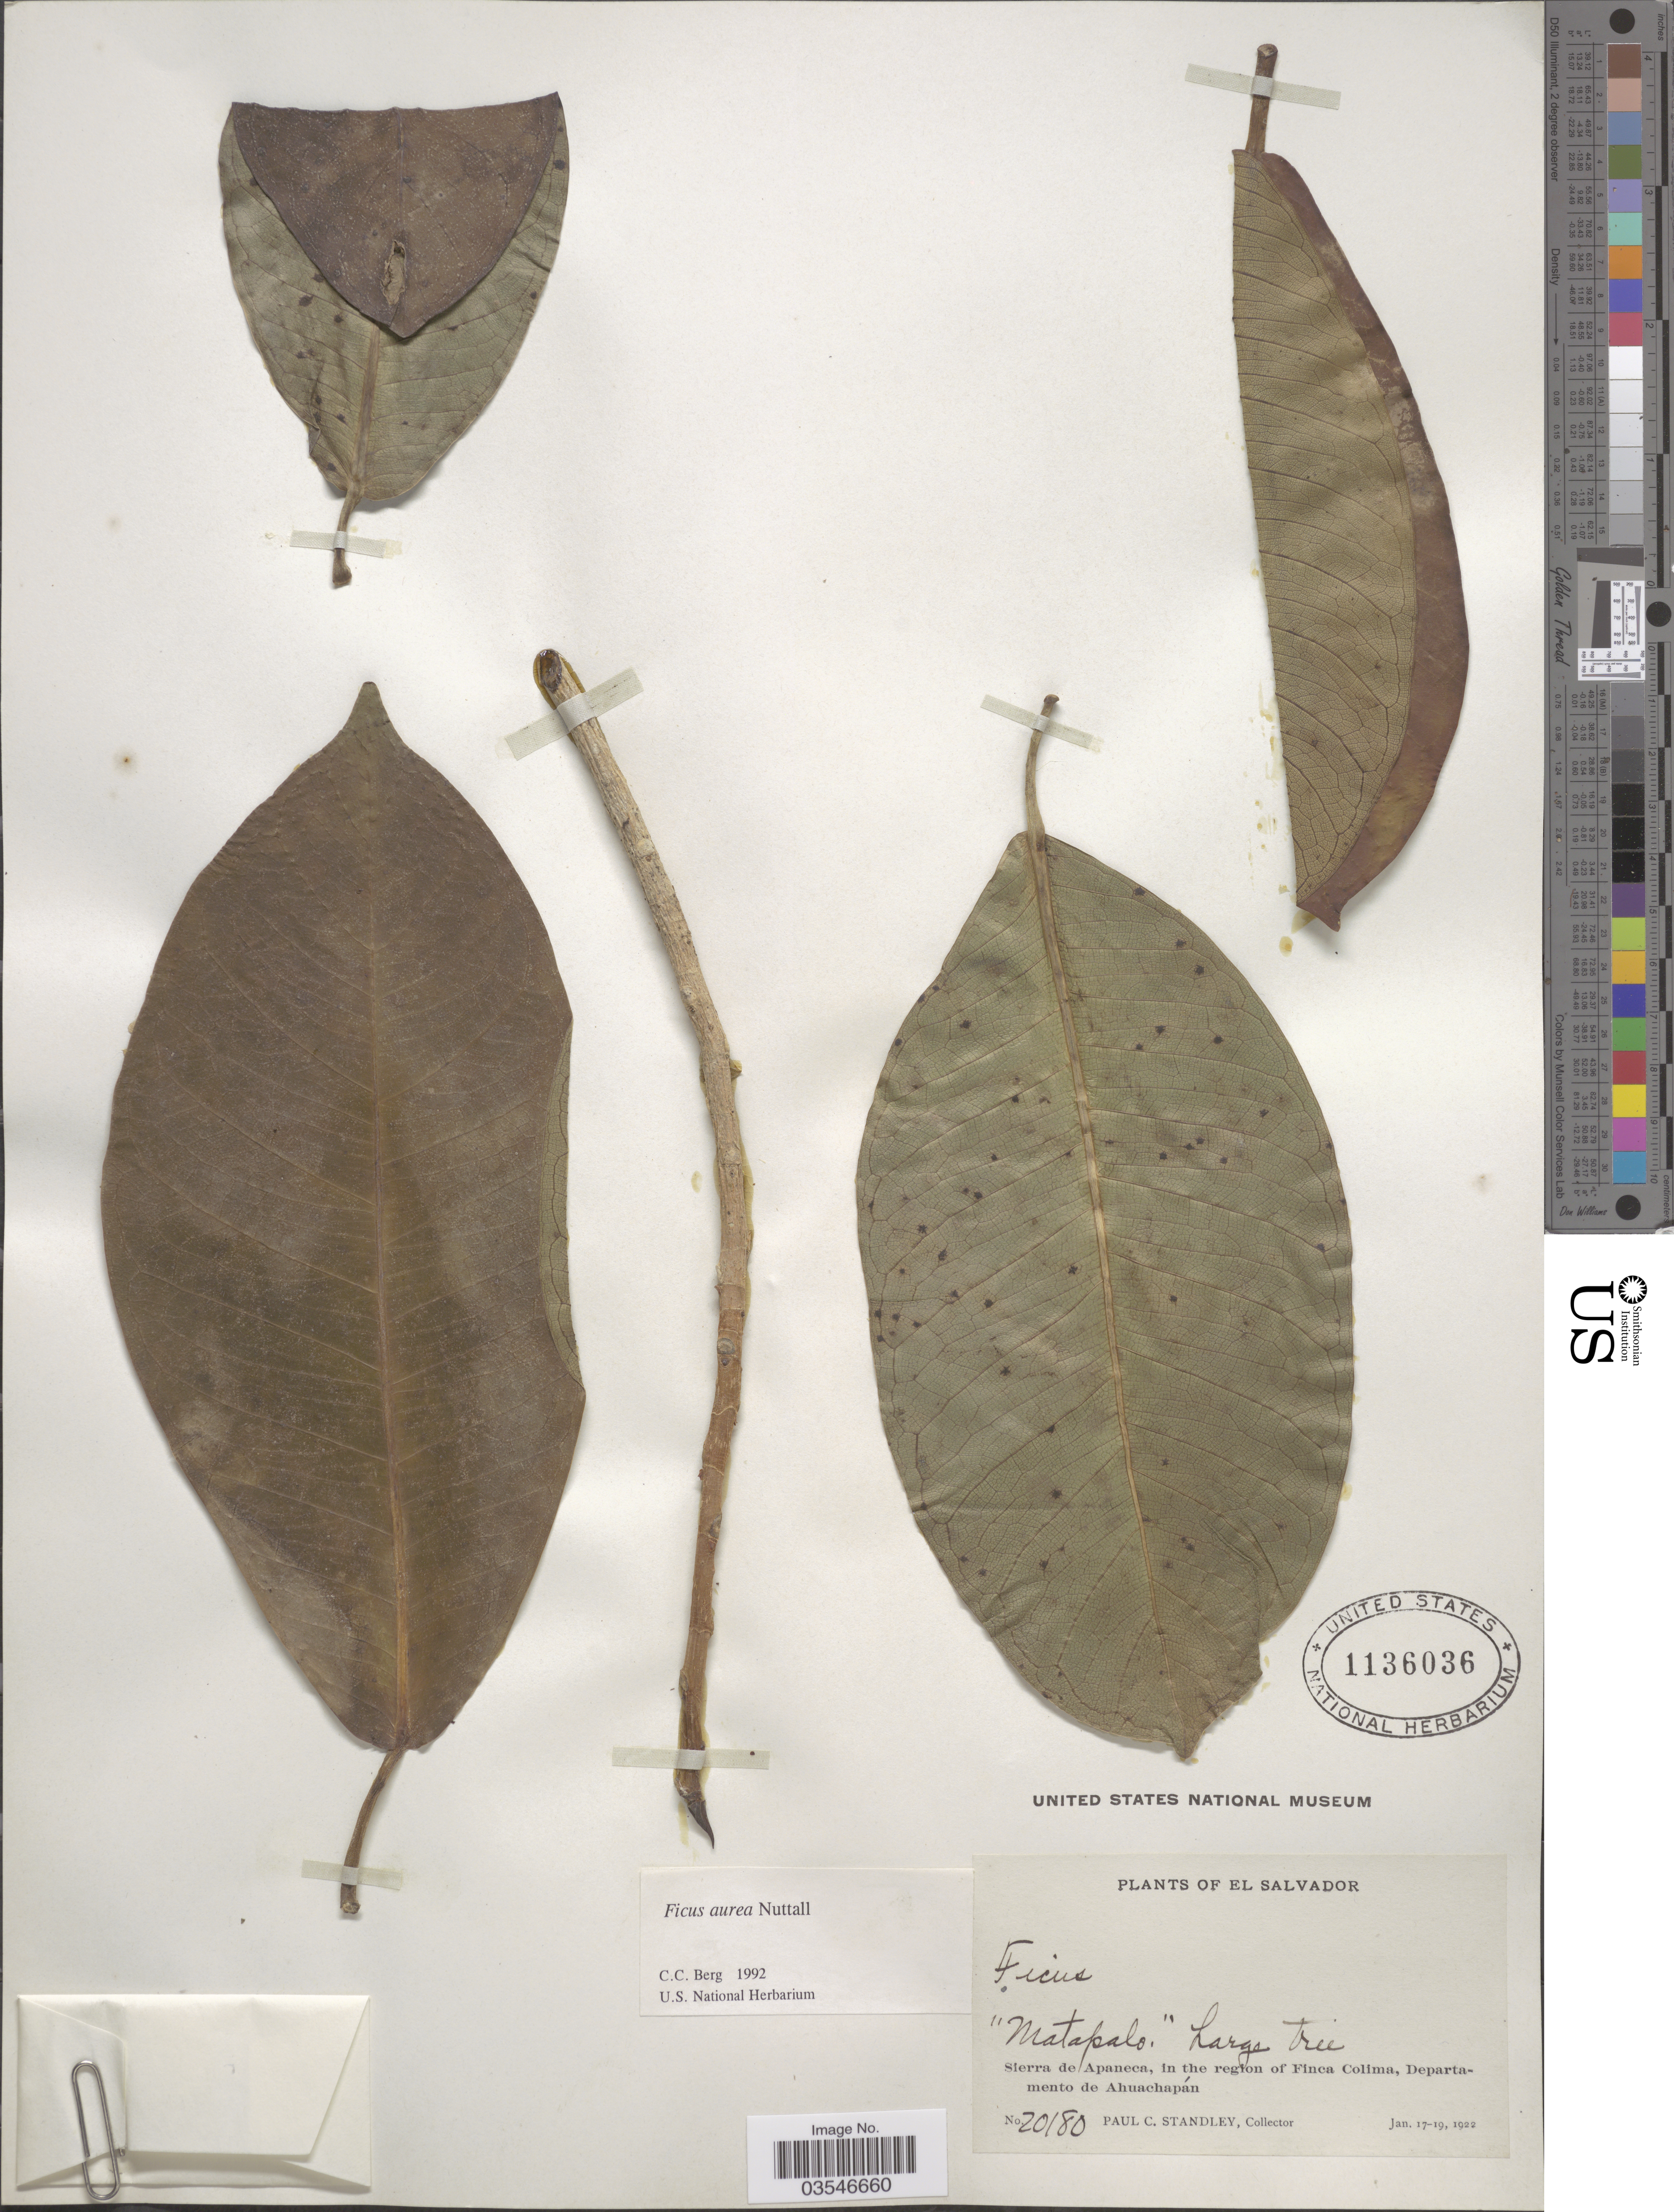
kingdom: Plantae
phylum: Tracheophyta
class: Magnoliopsida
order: Rosales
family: Moraceae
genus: Ficus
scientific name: Ficus aurea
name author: Nutt.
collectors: P. C. Standley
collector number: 20180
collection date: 1922-01-17/1922-01-19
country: El Salvador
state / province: Ahuachapan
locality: Sierra de Apaneca, in the region of Finca Colima, Departamento de Ahuachapán.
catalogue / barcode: US 1136036